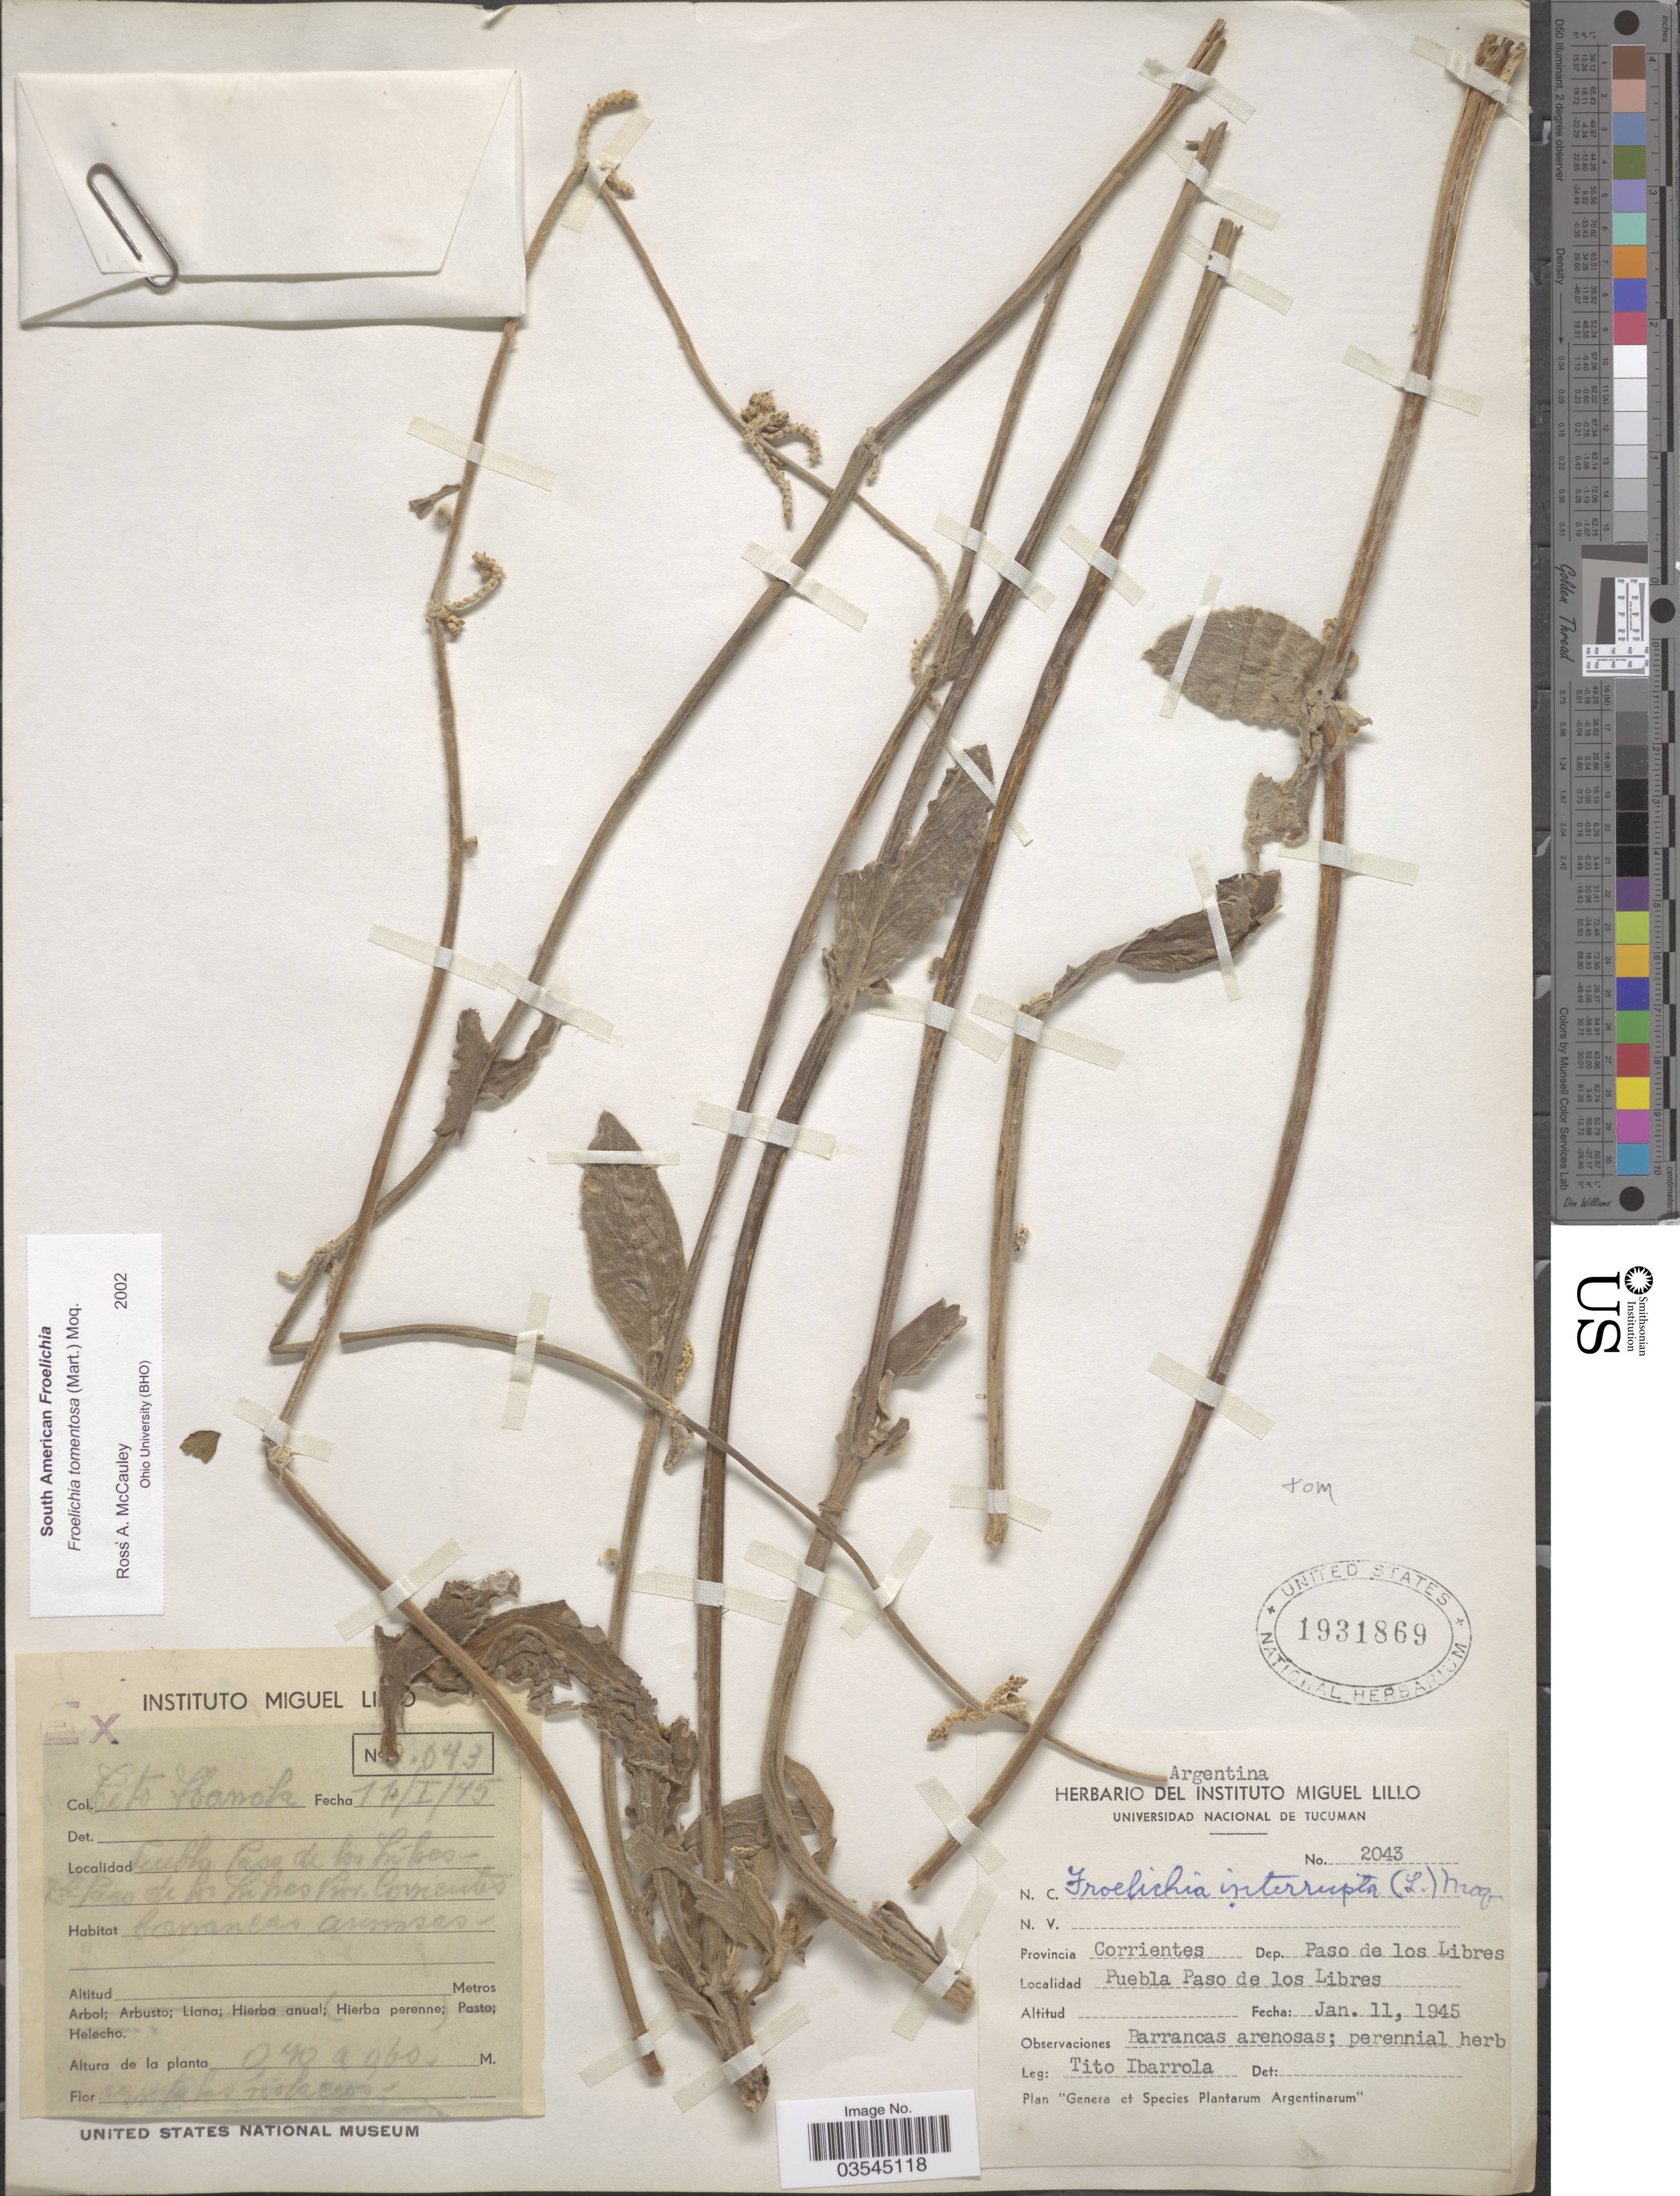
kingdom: Plantae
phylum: Tracheophyta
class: Magnoliopsida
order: Caryophyllales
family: Amaranthaceae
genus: Froelichia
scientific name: Froelichia tomentosa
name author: (Mart.) Moq.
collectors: T. Ibarrola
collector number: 2043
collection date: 1945-01-11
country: Argentina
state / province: Corrientes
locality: Dep. Paso de los Libres. Puebla Paso de los Libres.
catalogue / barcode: US 1931869